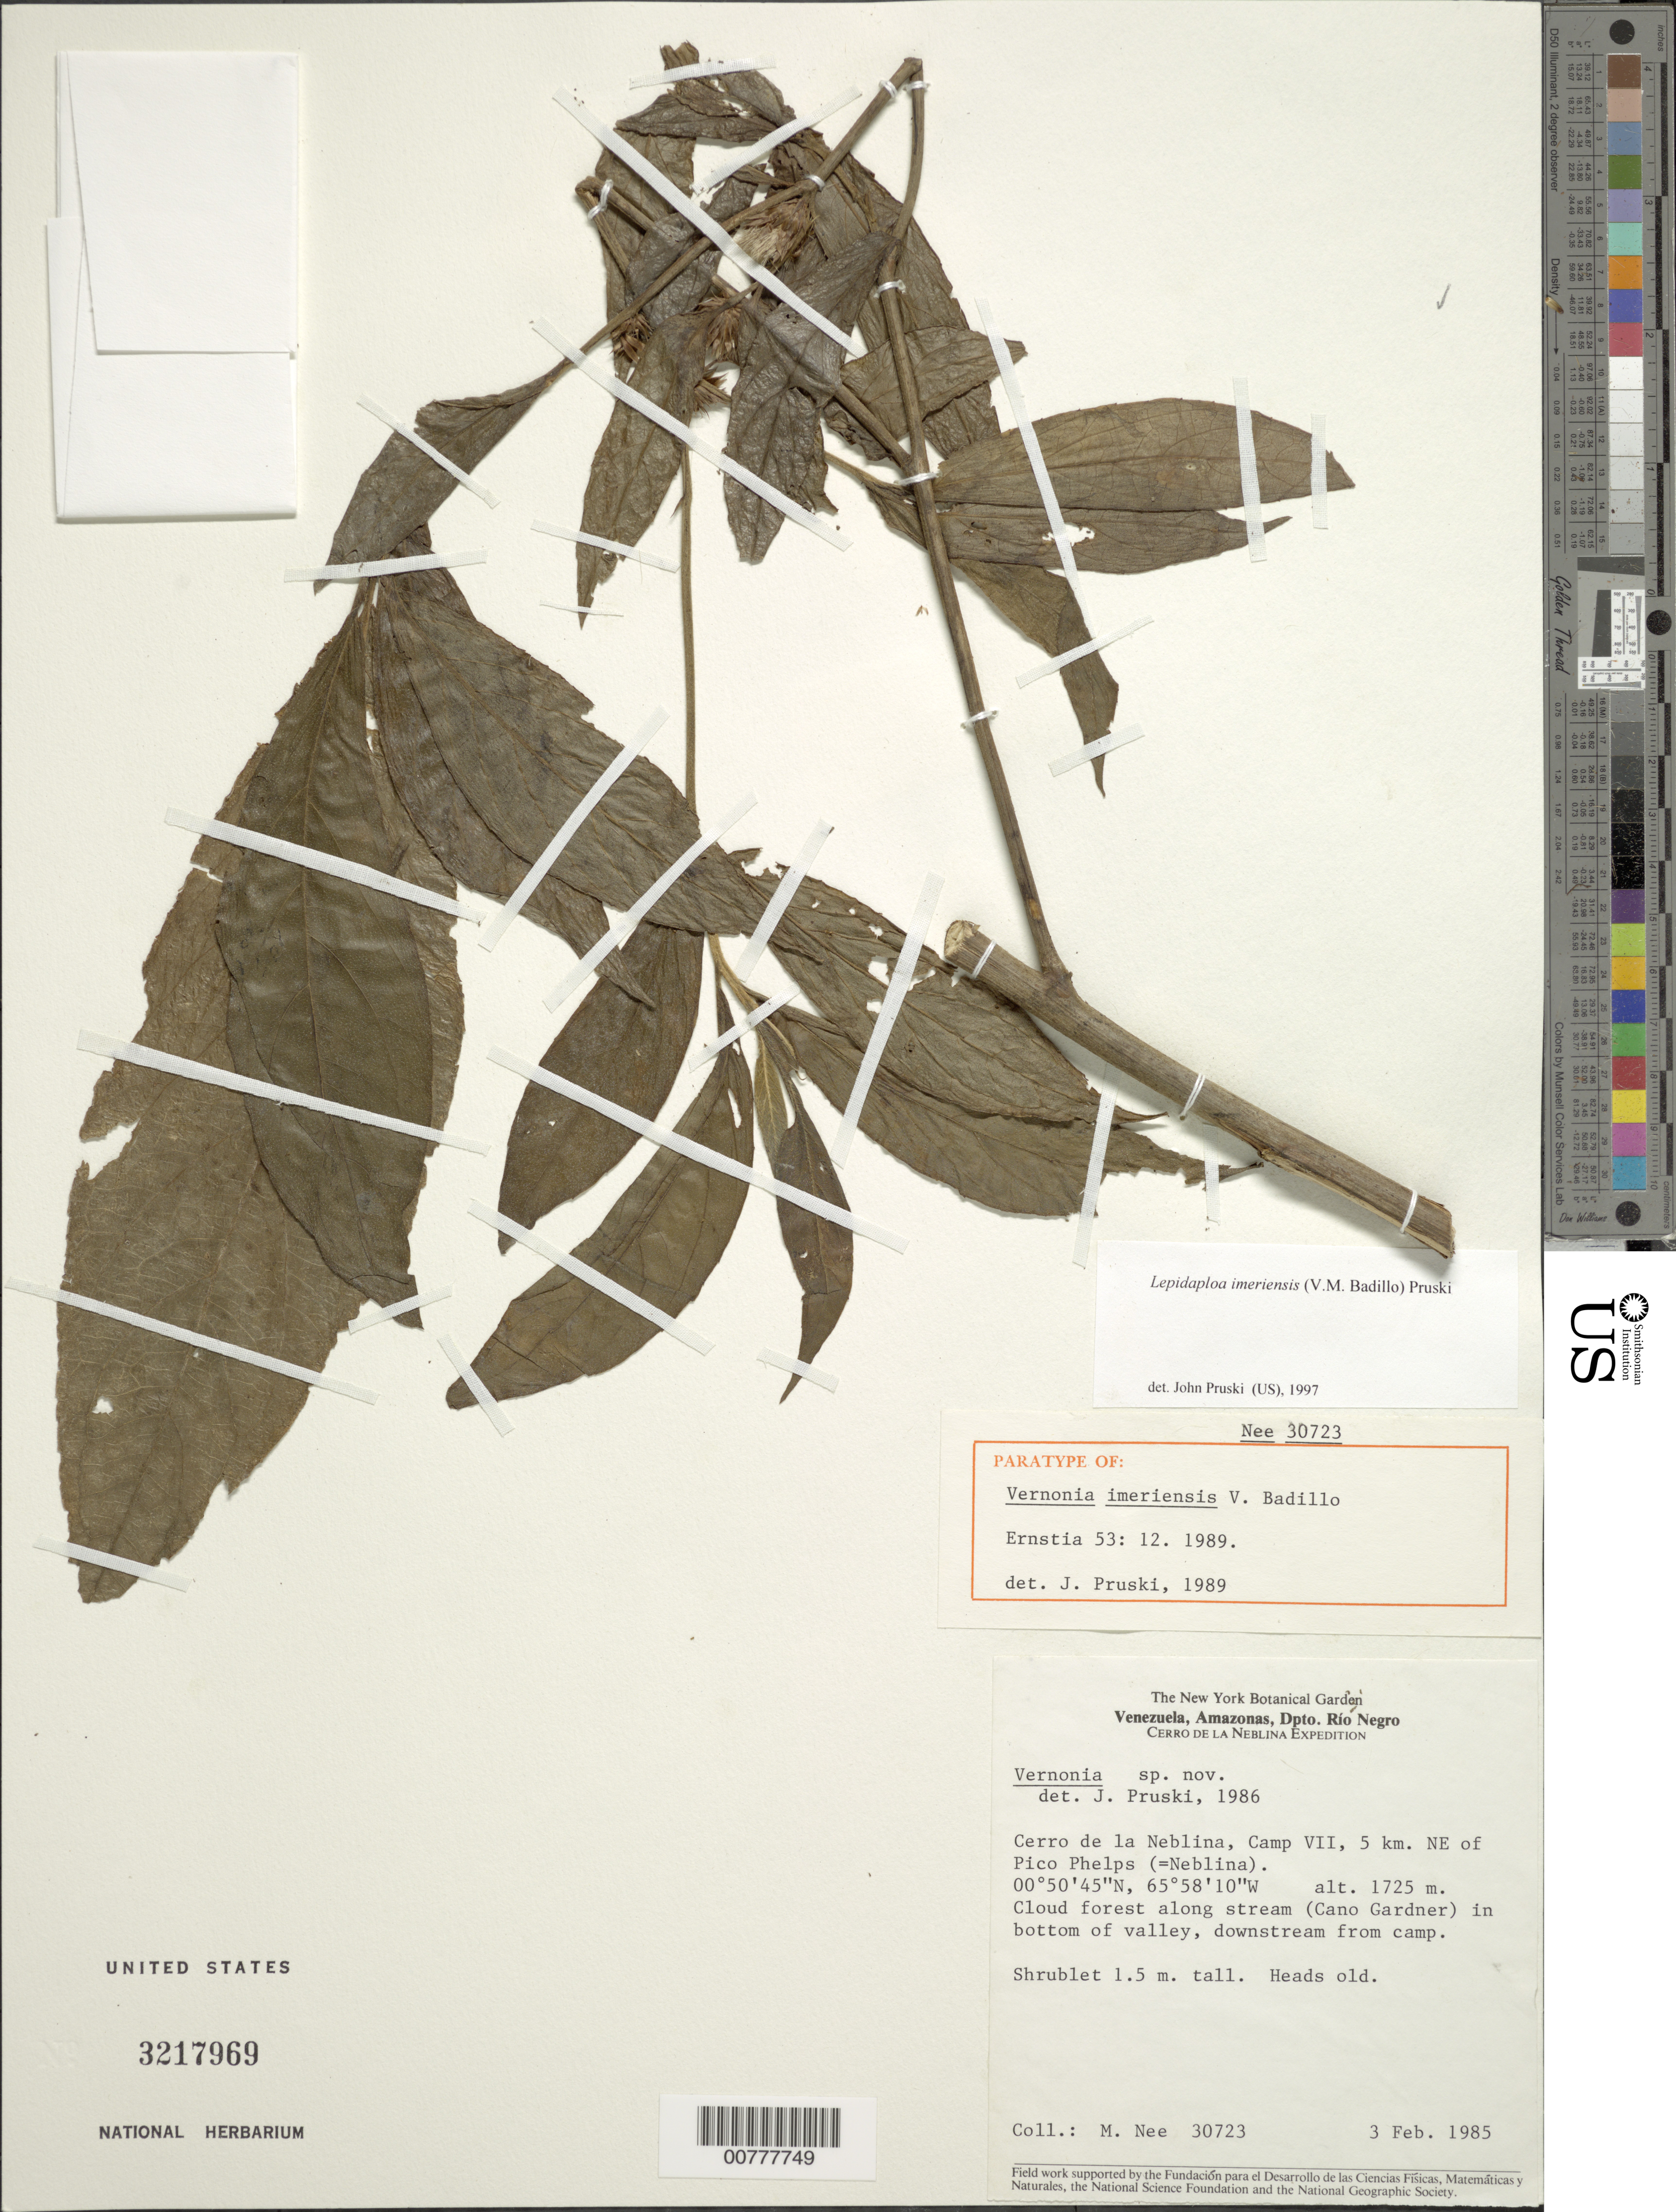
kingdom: Plantae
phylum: Tracheophyta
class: Magnoliopsida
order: Asterales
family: Asteraceae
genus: Lepidaploa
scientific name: Lepidaploa imeriensis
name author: (V.M. Badillo) Pruski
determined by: Pruski, J. F.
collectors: M. Nee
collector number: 30723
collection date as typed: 3-Feb-85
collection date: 1985-02-03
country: Venezuela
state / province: Amazonas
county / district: Río Negro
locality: Cerro de la Neblina, Camp VII, 5 km NE of Pico Phelps (=Neblina)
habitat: Cloud forest along stream, in bottom of valley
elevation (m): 1725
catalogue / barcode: US 3217969